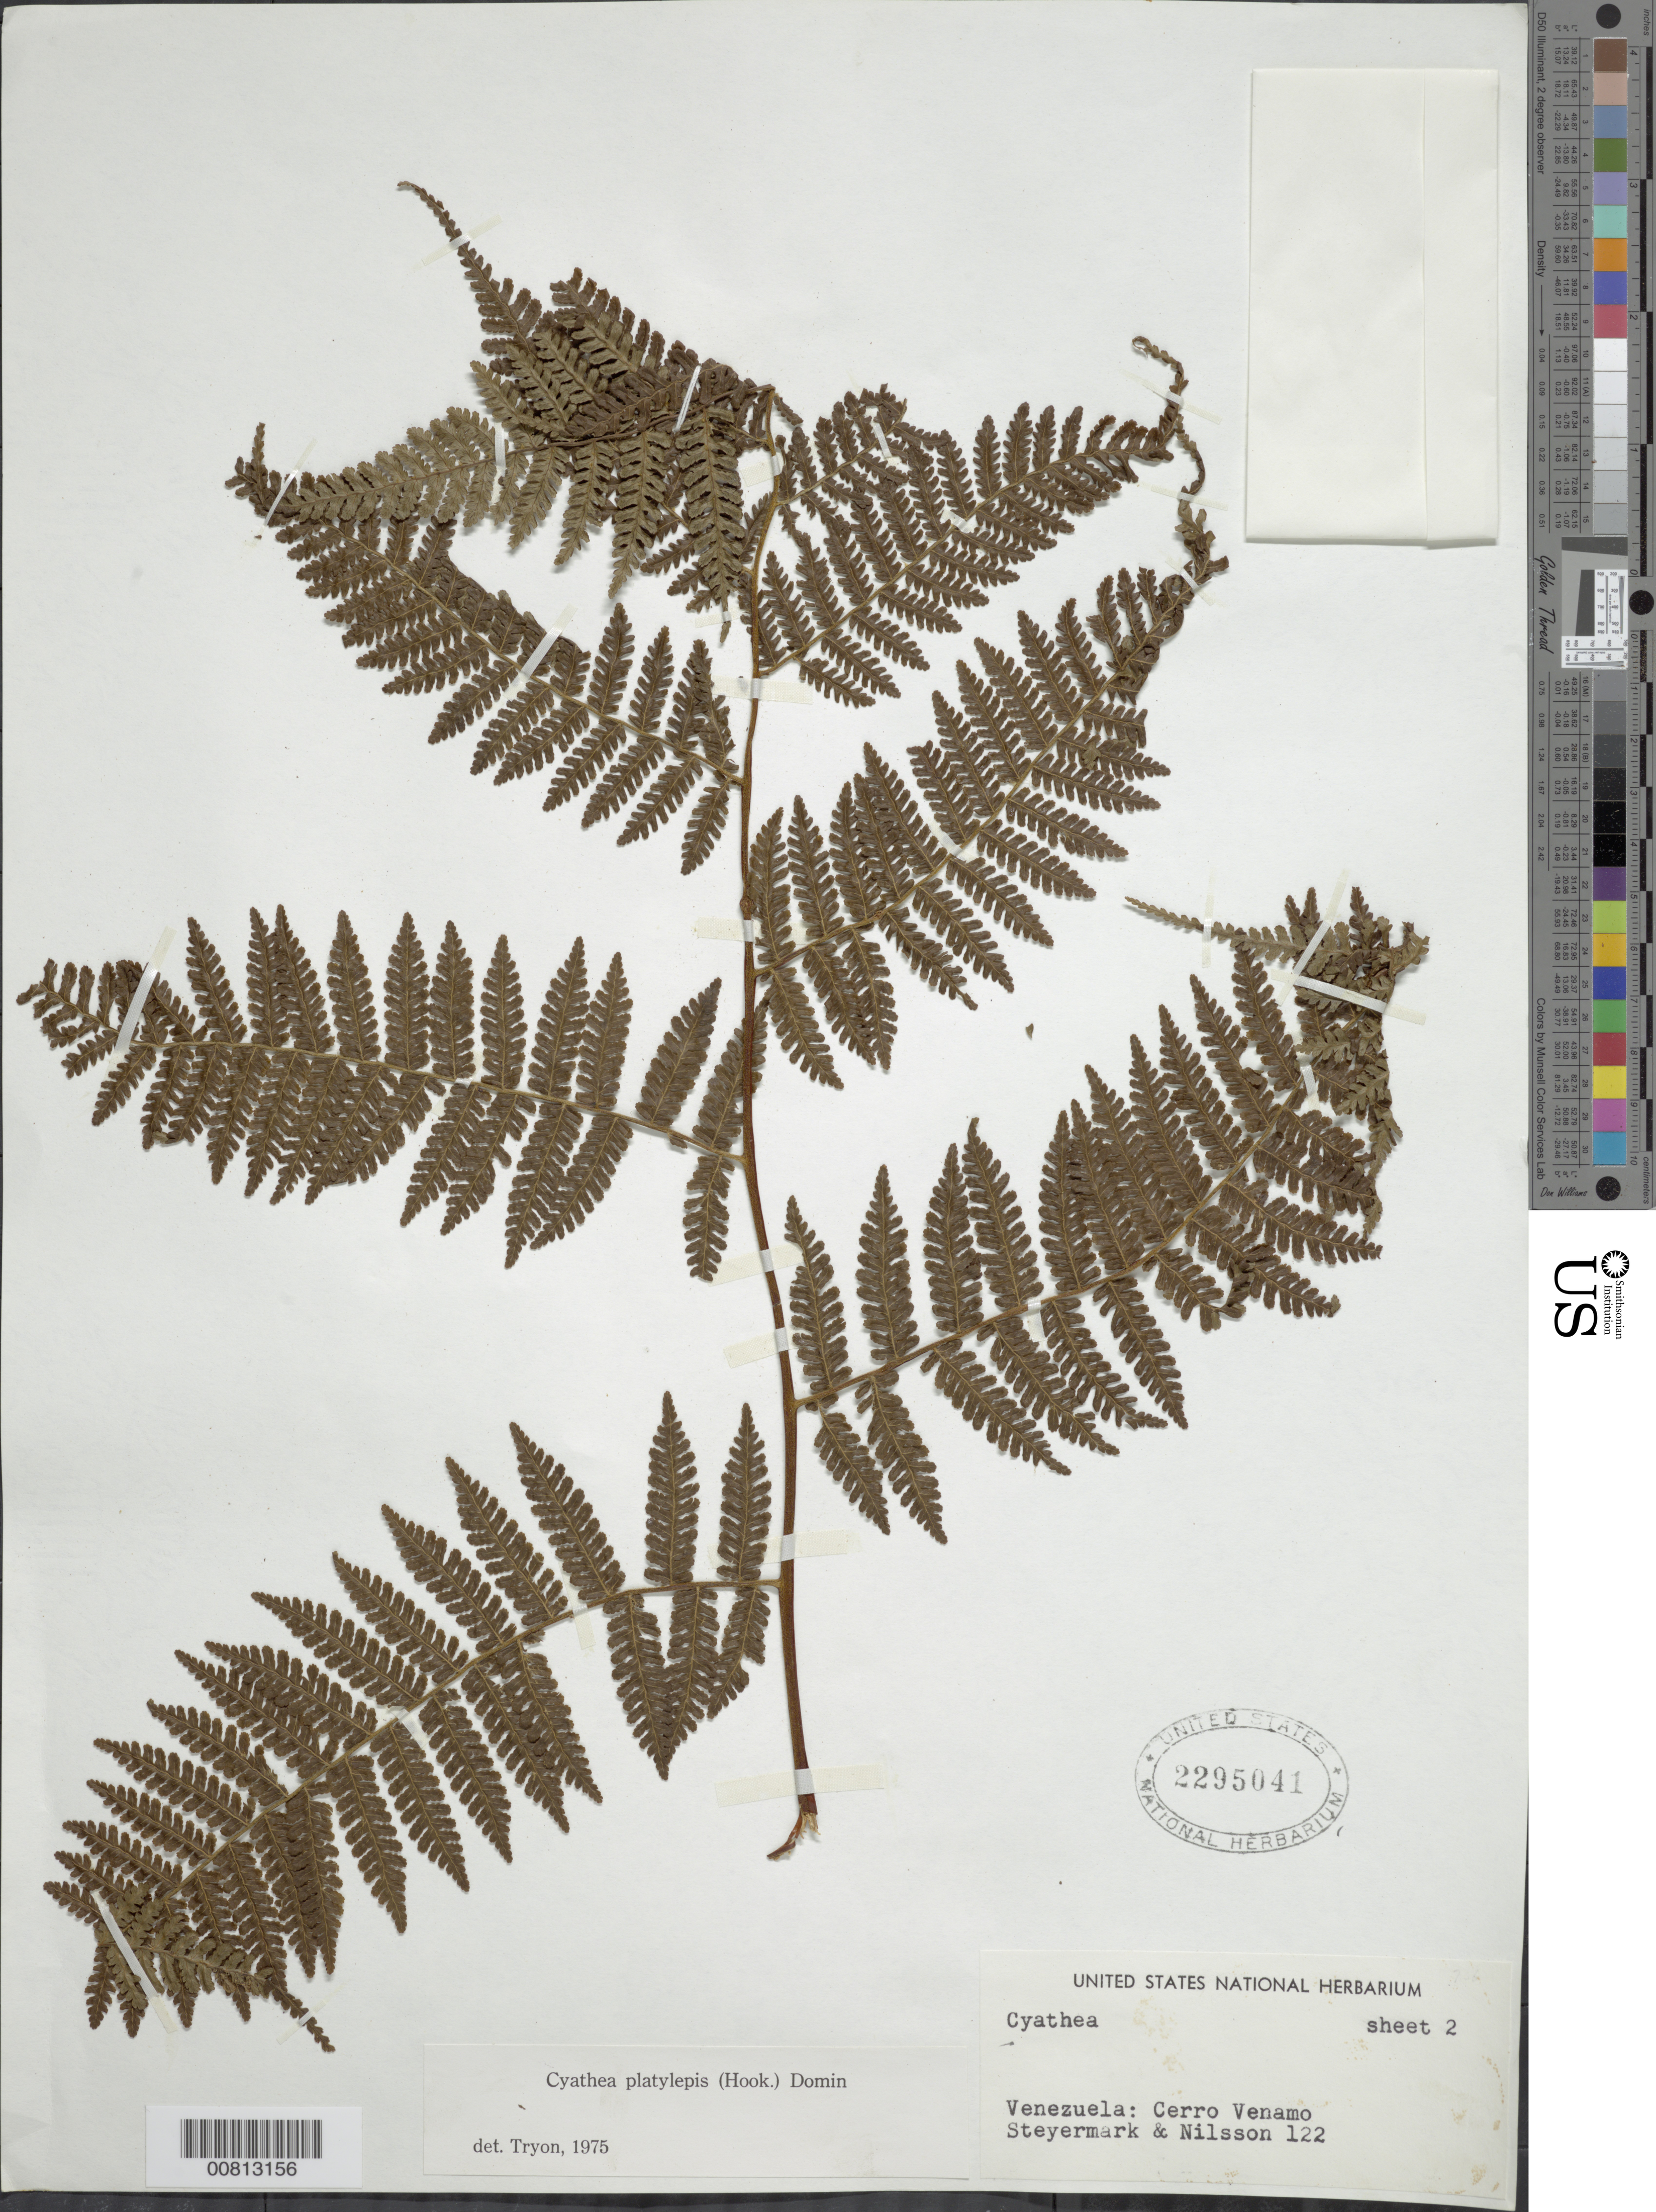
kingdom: Plantae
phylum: Tracheophyta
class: Polypodiopsida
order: Cyatheales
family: Cyatheaceae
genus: Cyathea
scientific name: Cyathea platylepis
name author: (Hook.) Domin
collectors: Steyermark, -- & Nilsson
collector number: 122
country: Venezuela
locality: Cerro Venamo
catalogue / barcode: US 2295041